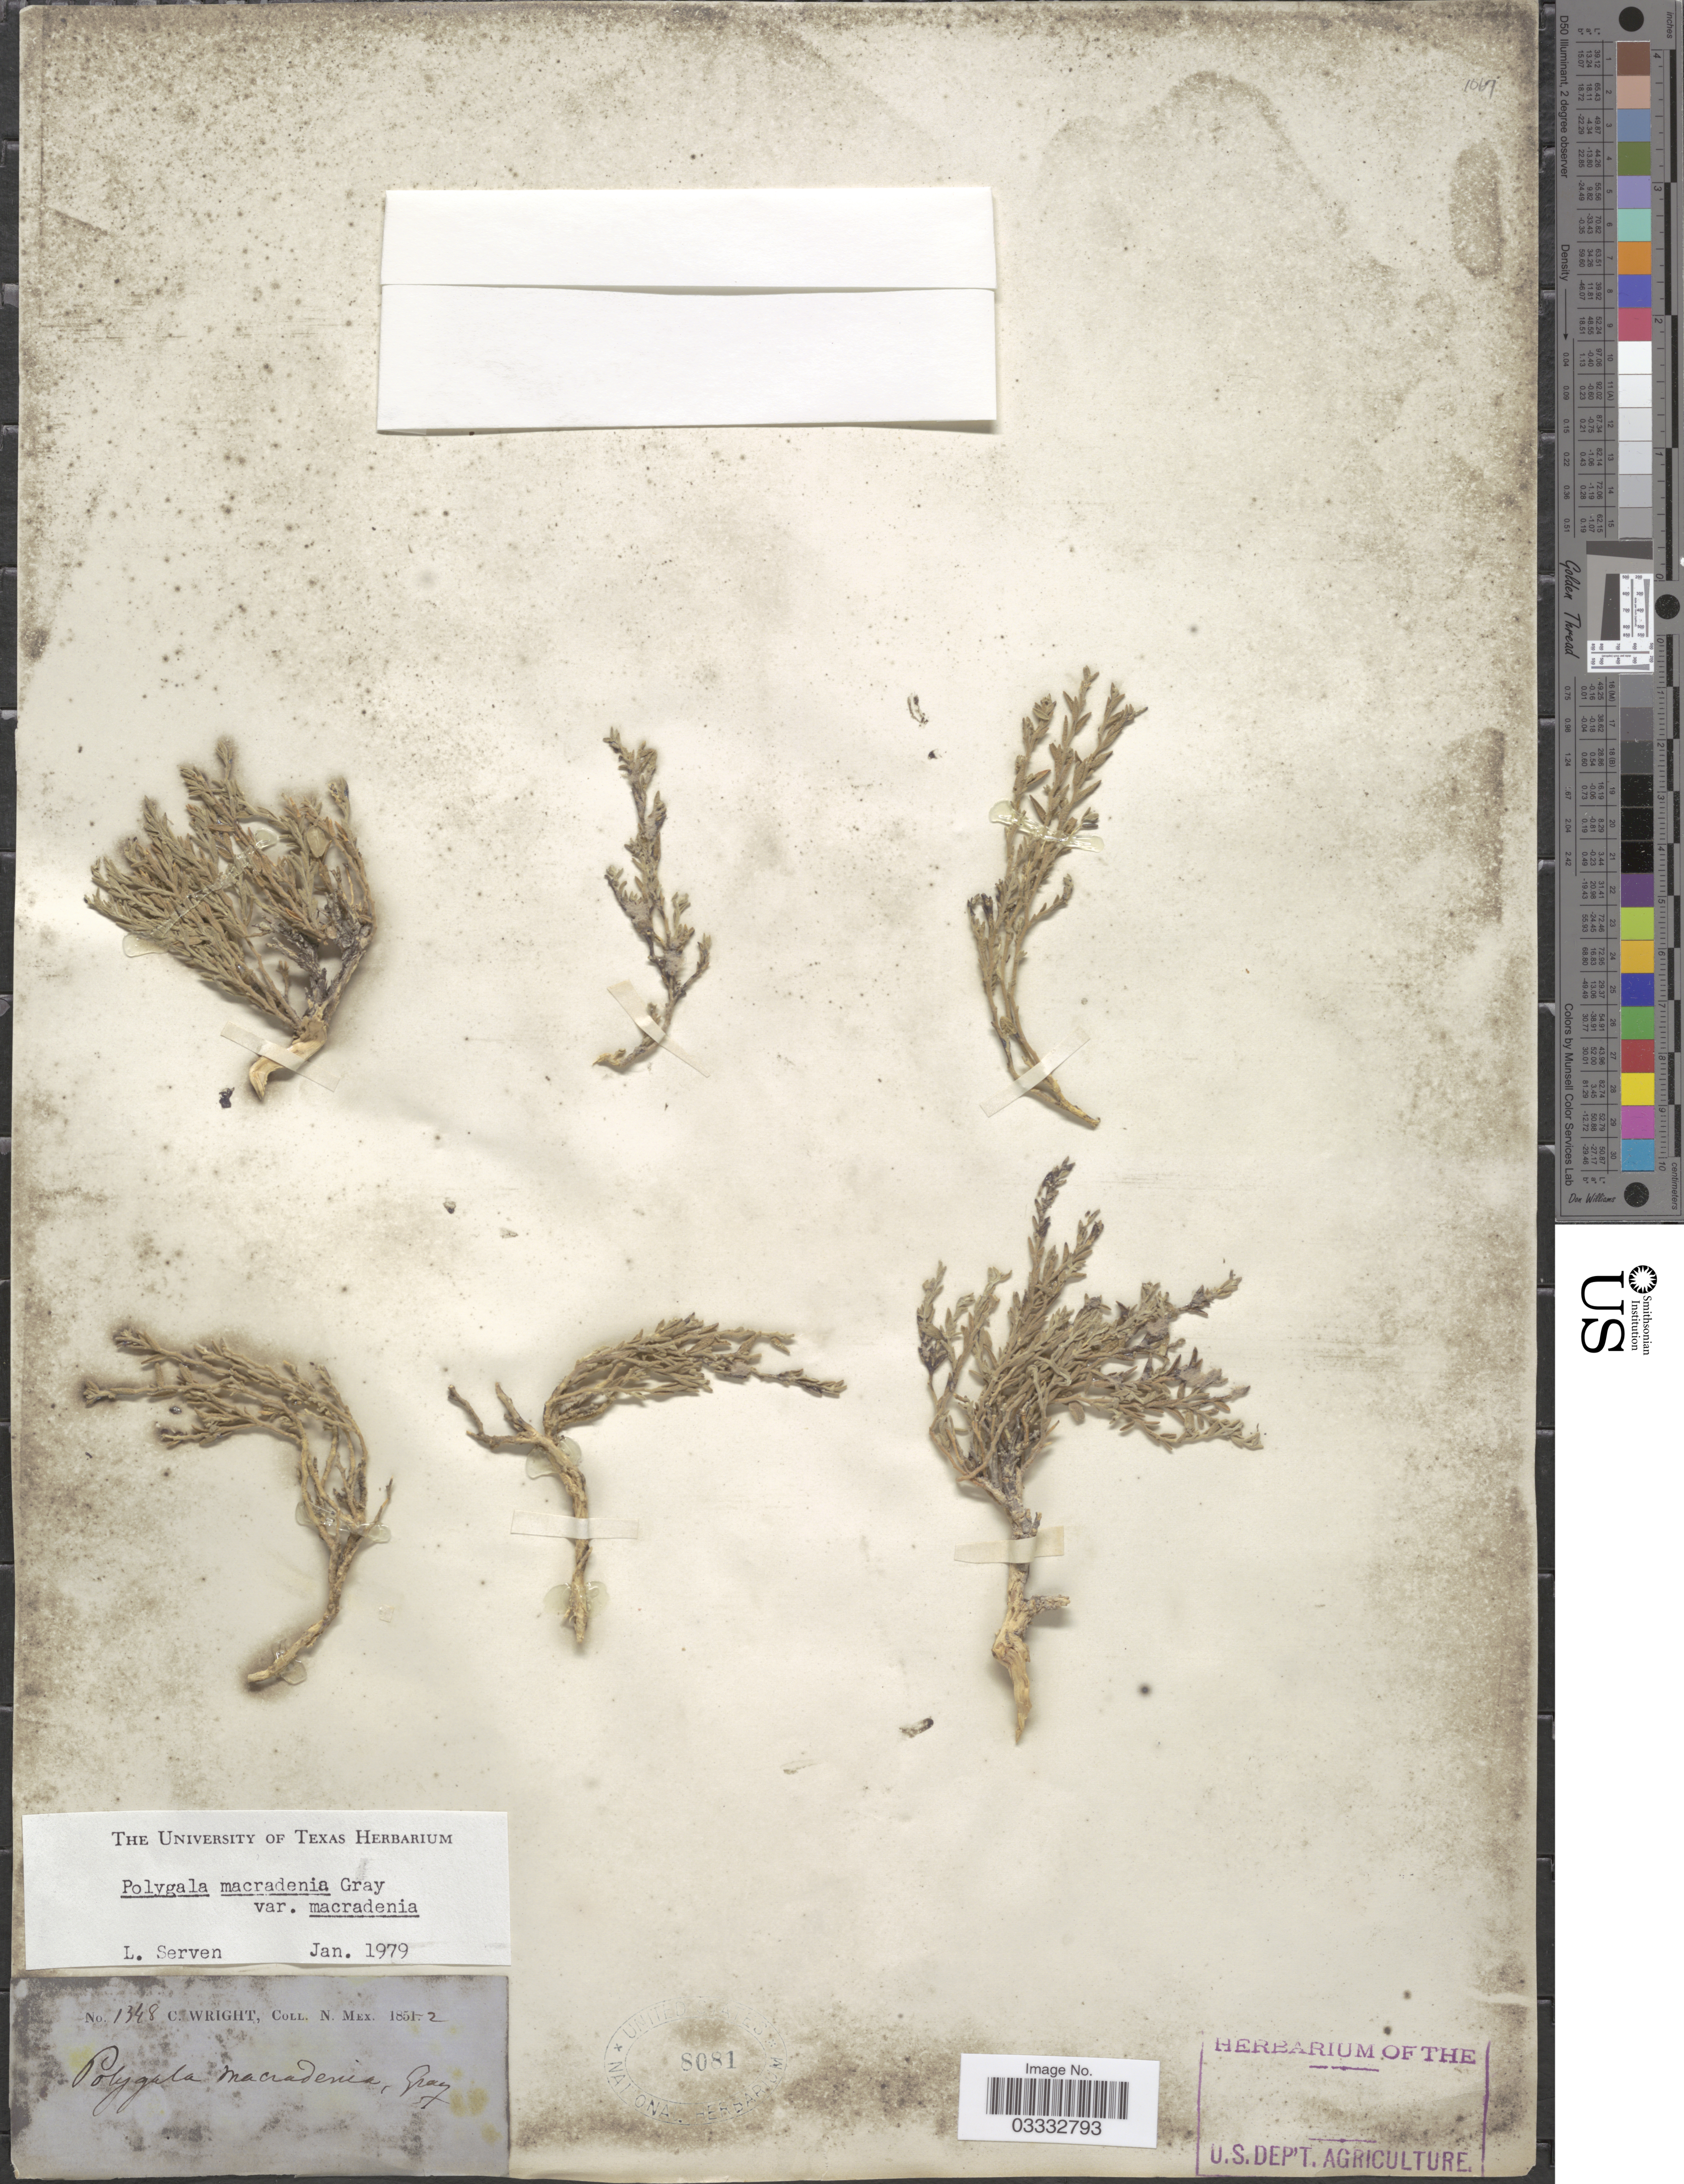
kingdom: Plantae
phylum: Tracheophyta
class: Magnoliopsida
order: Fabales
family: Polygalaceae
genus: Hebecarpa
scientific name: Hebecarpa macradenia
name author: (A. Gray) J.R. Abbott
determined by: Strong, Mark T., (BOT), Smithsonian Institution - National Museum of Natural History (UNITED STATES)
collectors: C. Wright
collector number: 1348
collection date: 1851/1852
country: Mexico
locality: N. Mex.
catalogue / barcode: US 8081